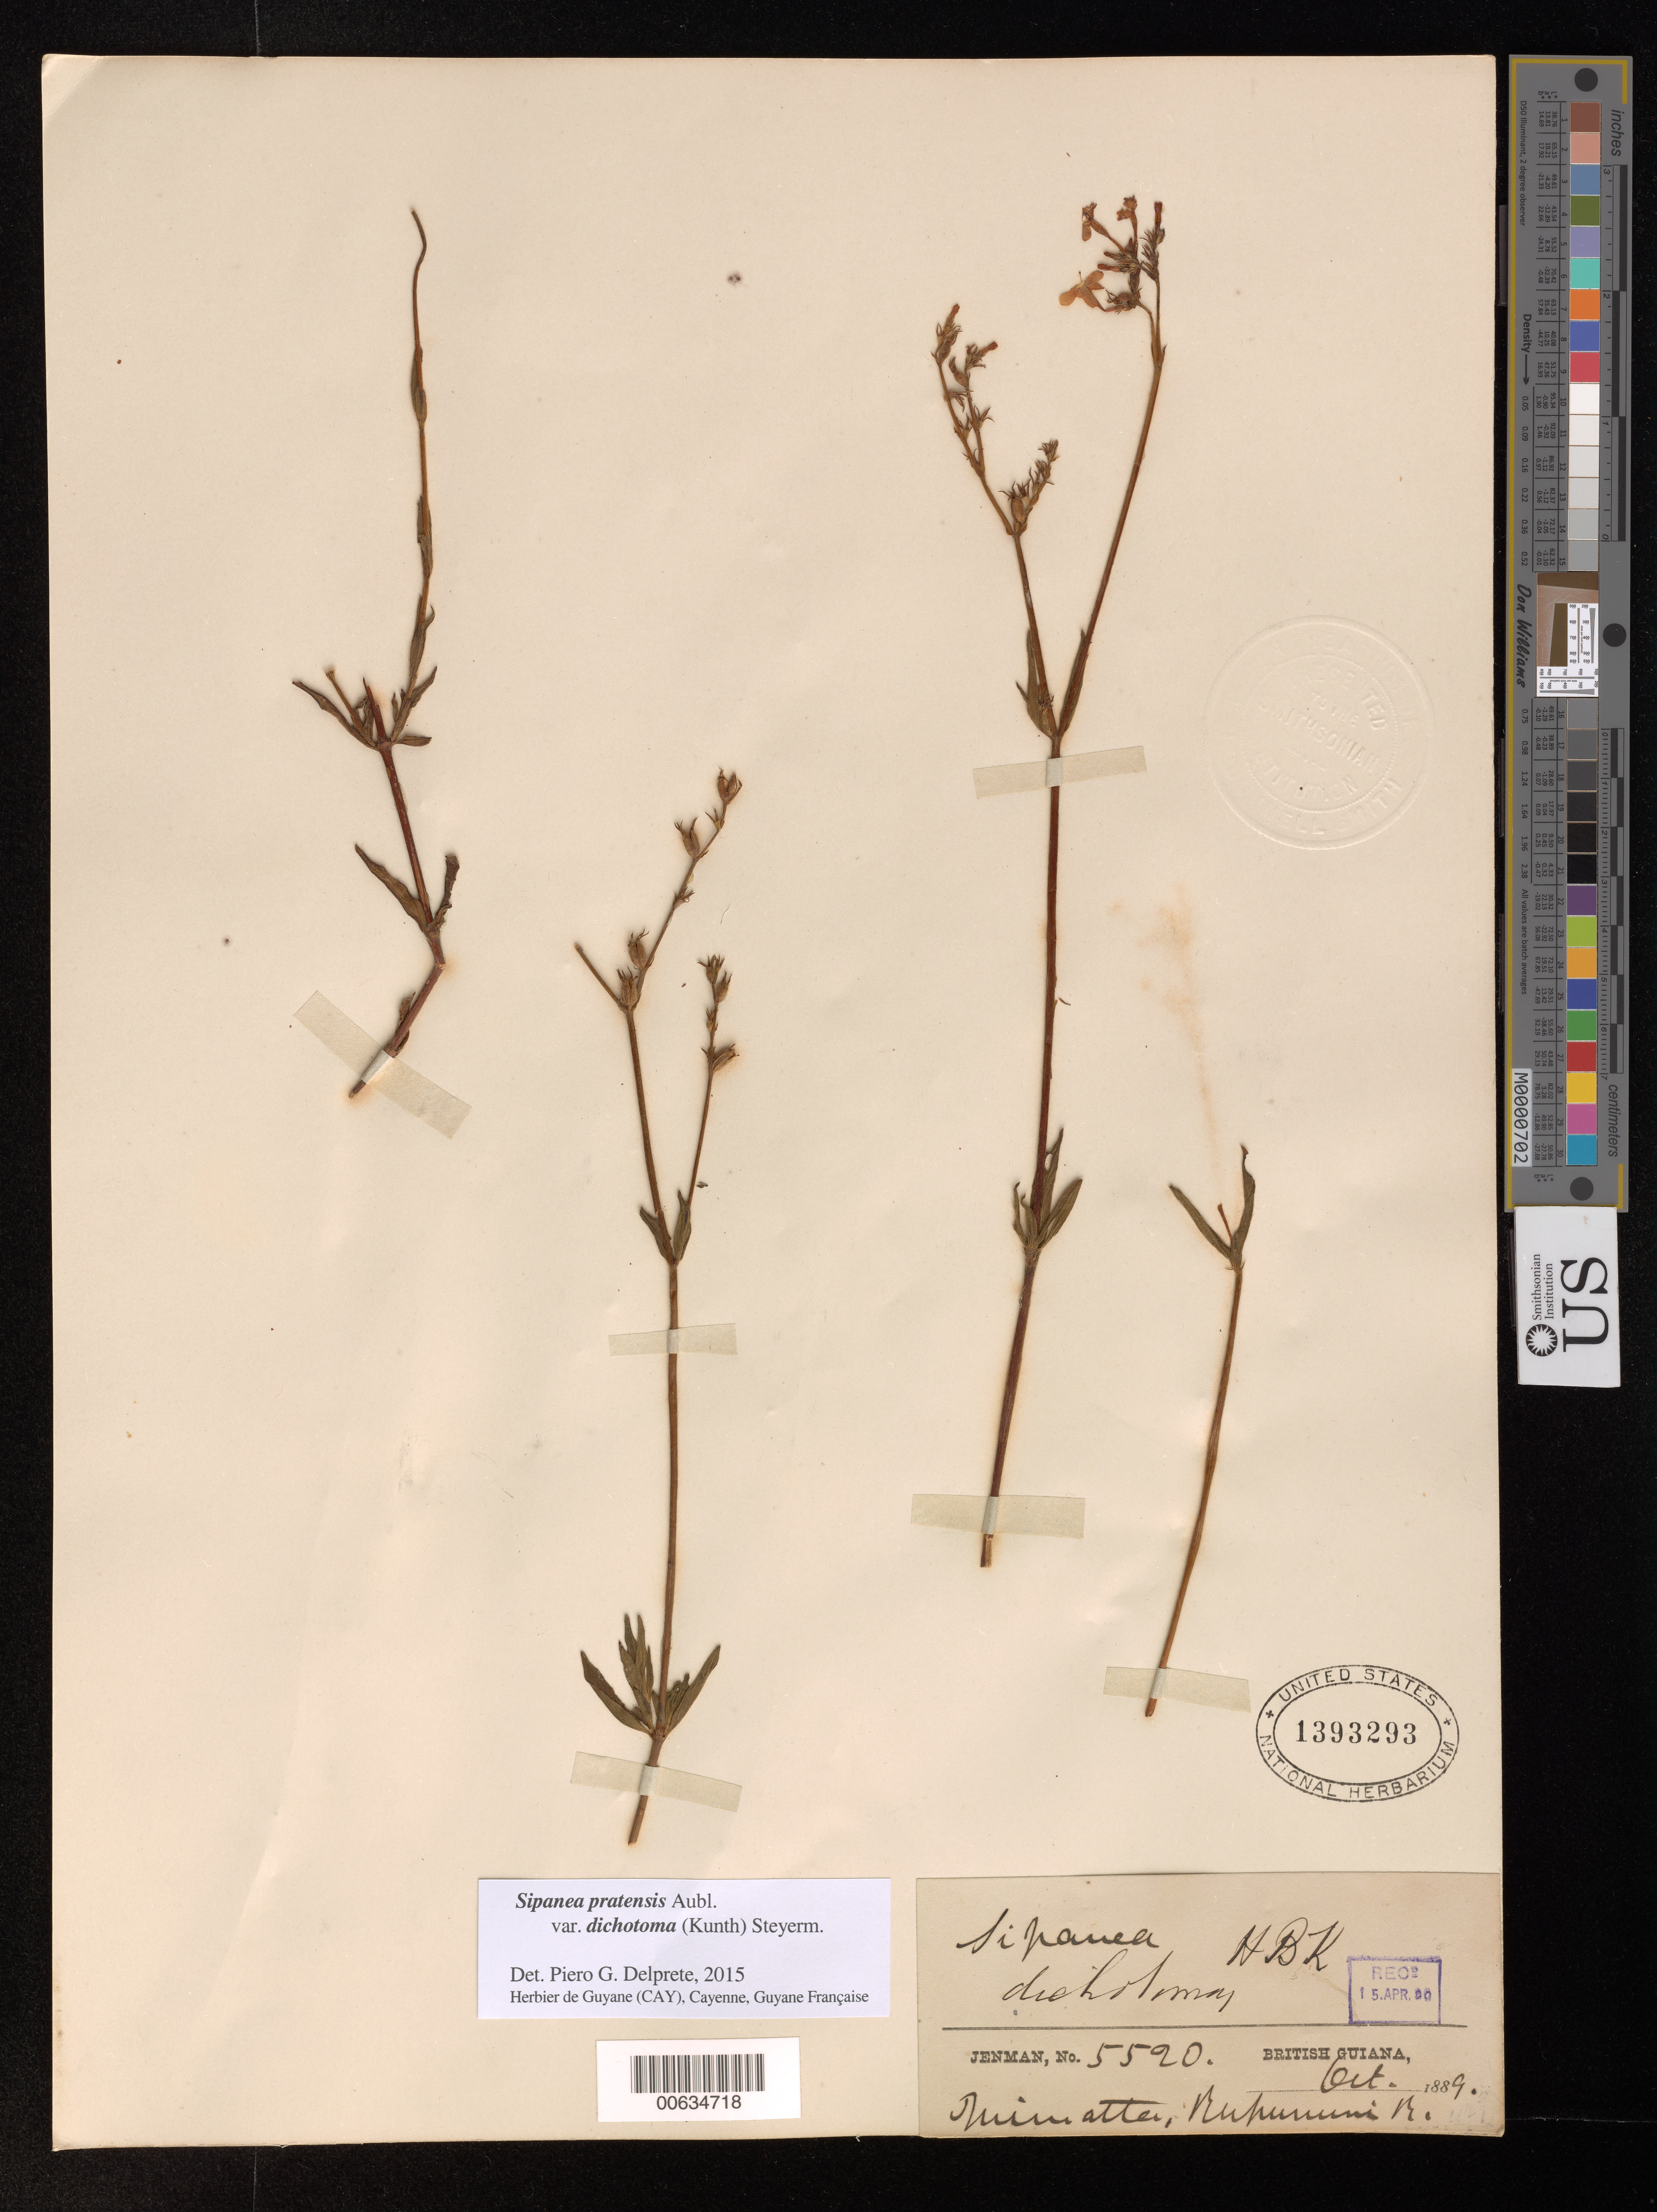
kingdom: Plantae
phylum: Tracheophyta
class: Magnoliopsida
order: Gentianales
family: Rubiaceae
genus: Sipanea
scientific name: Sipanea pratensis var. dichotoma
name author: (Kunth) Steyerm.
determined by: Delprete, P. G., Herb. de Guyane Cay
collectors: G. S. Jenman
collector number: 5520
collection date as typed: October 1889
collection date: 1889-10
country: Guyana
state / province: U. Takutu-U. Essequibo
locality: Quimatta, Rupununi River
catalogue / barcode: US 1393293